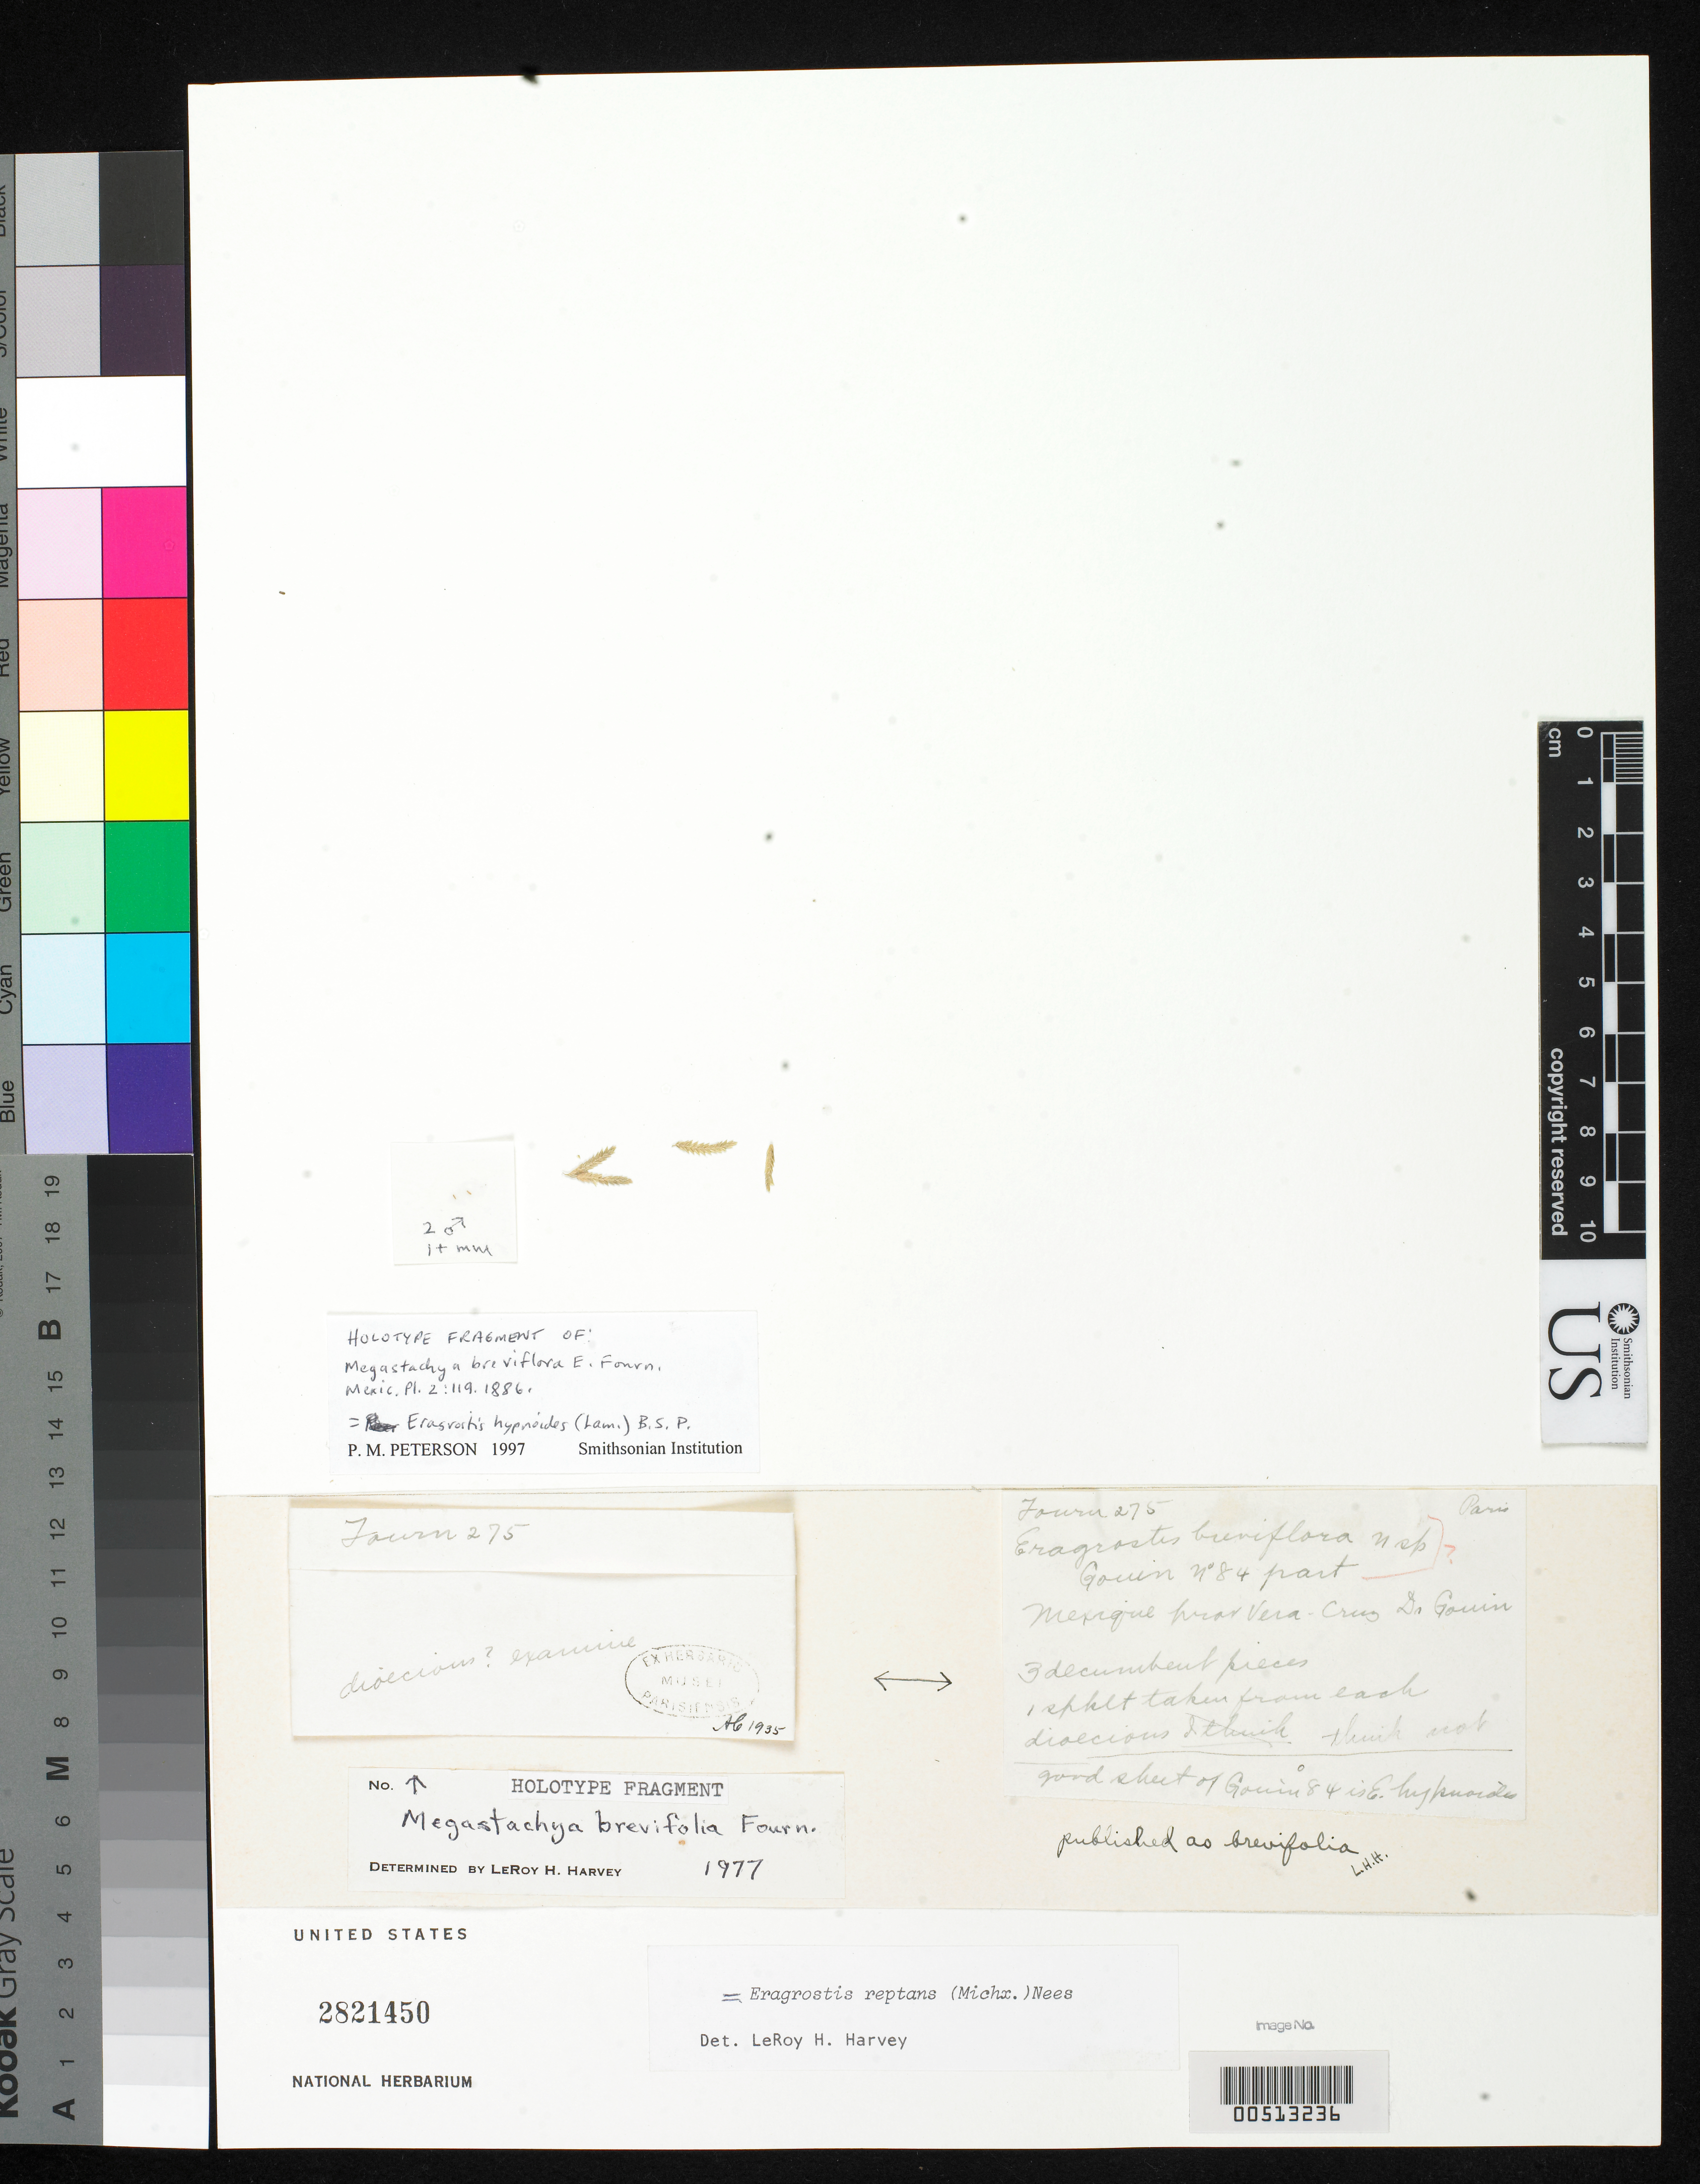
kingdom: Plantae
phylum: Tracheophyta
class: Liliopsida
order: Poales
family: Poaceae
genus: Megastachya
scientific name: Megastachya breviflora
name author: E. Fourn.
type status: Type Fragment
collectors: F. M. G. Gouin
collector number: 84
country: Mexico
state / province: Veracruz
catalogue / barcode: US 2821450